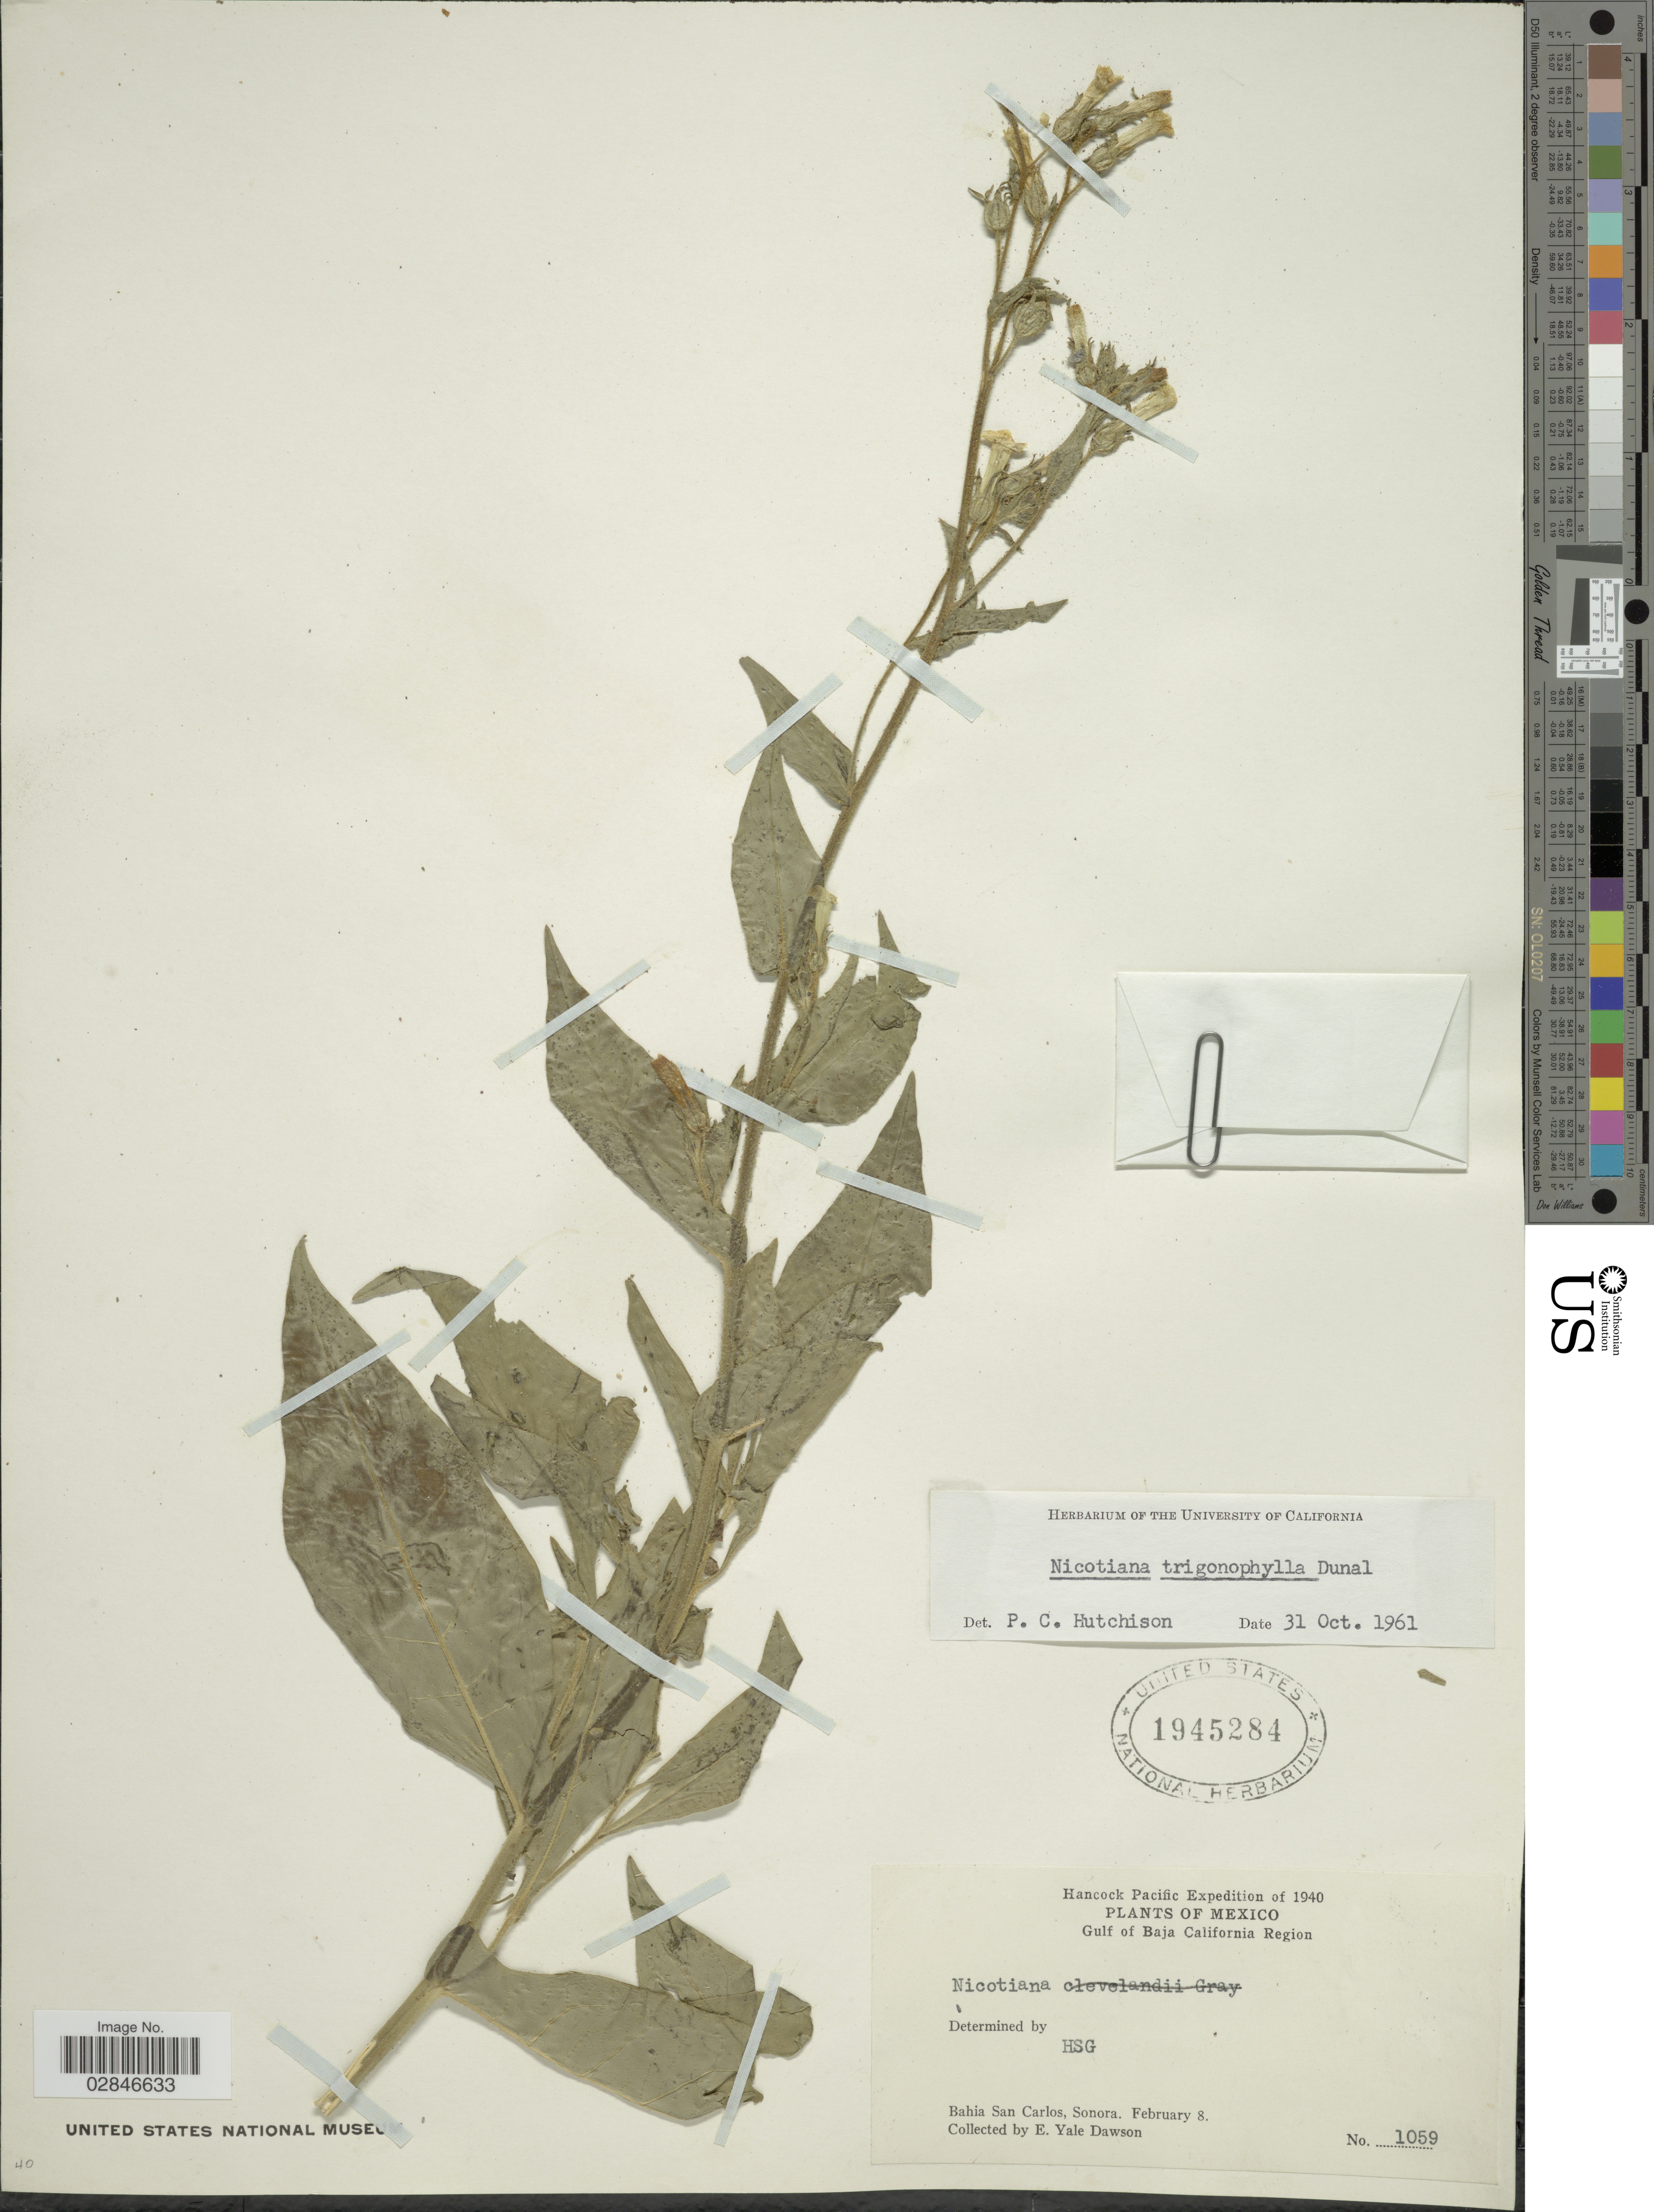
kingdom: Plantae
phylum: Tracheophyta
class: Magnoliopsida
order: Solanales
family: Solanaceae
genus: Nicotiana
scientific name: Nicotiana trigonophylla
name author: Dunal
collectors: N. Yensen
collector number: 1059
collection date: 1940-02-08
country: Mexico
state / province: Baja California Sur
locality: Hancock Pacific, Gulf of Baja California Region, Bahia San Carlos.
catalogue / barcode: US 1945284